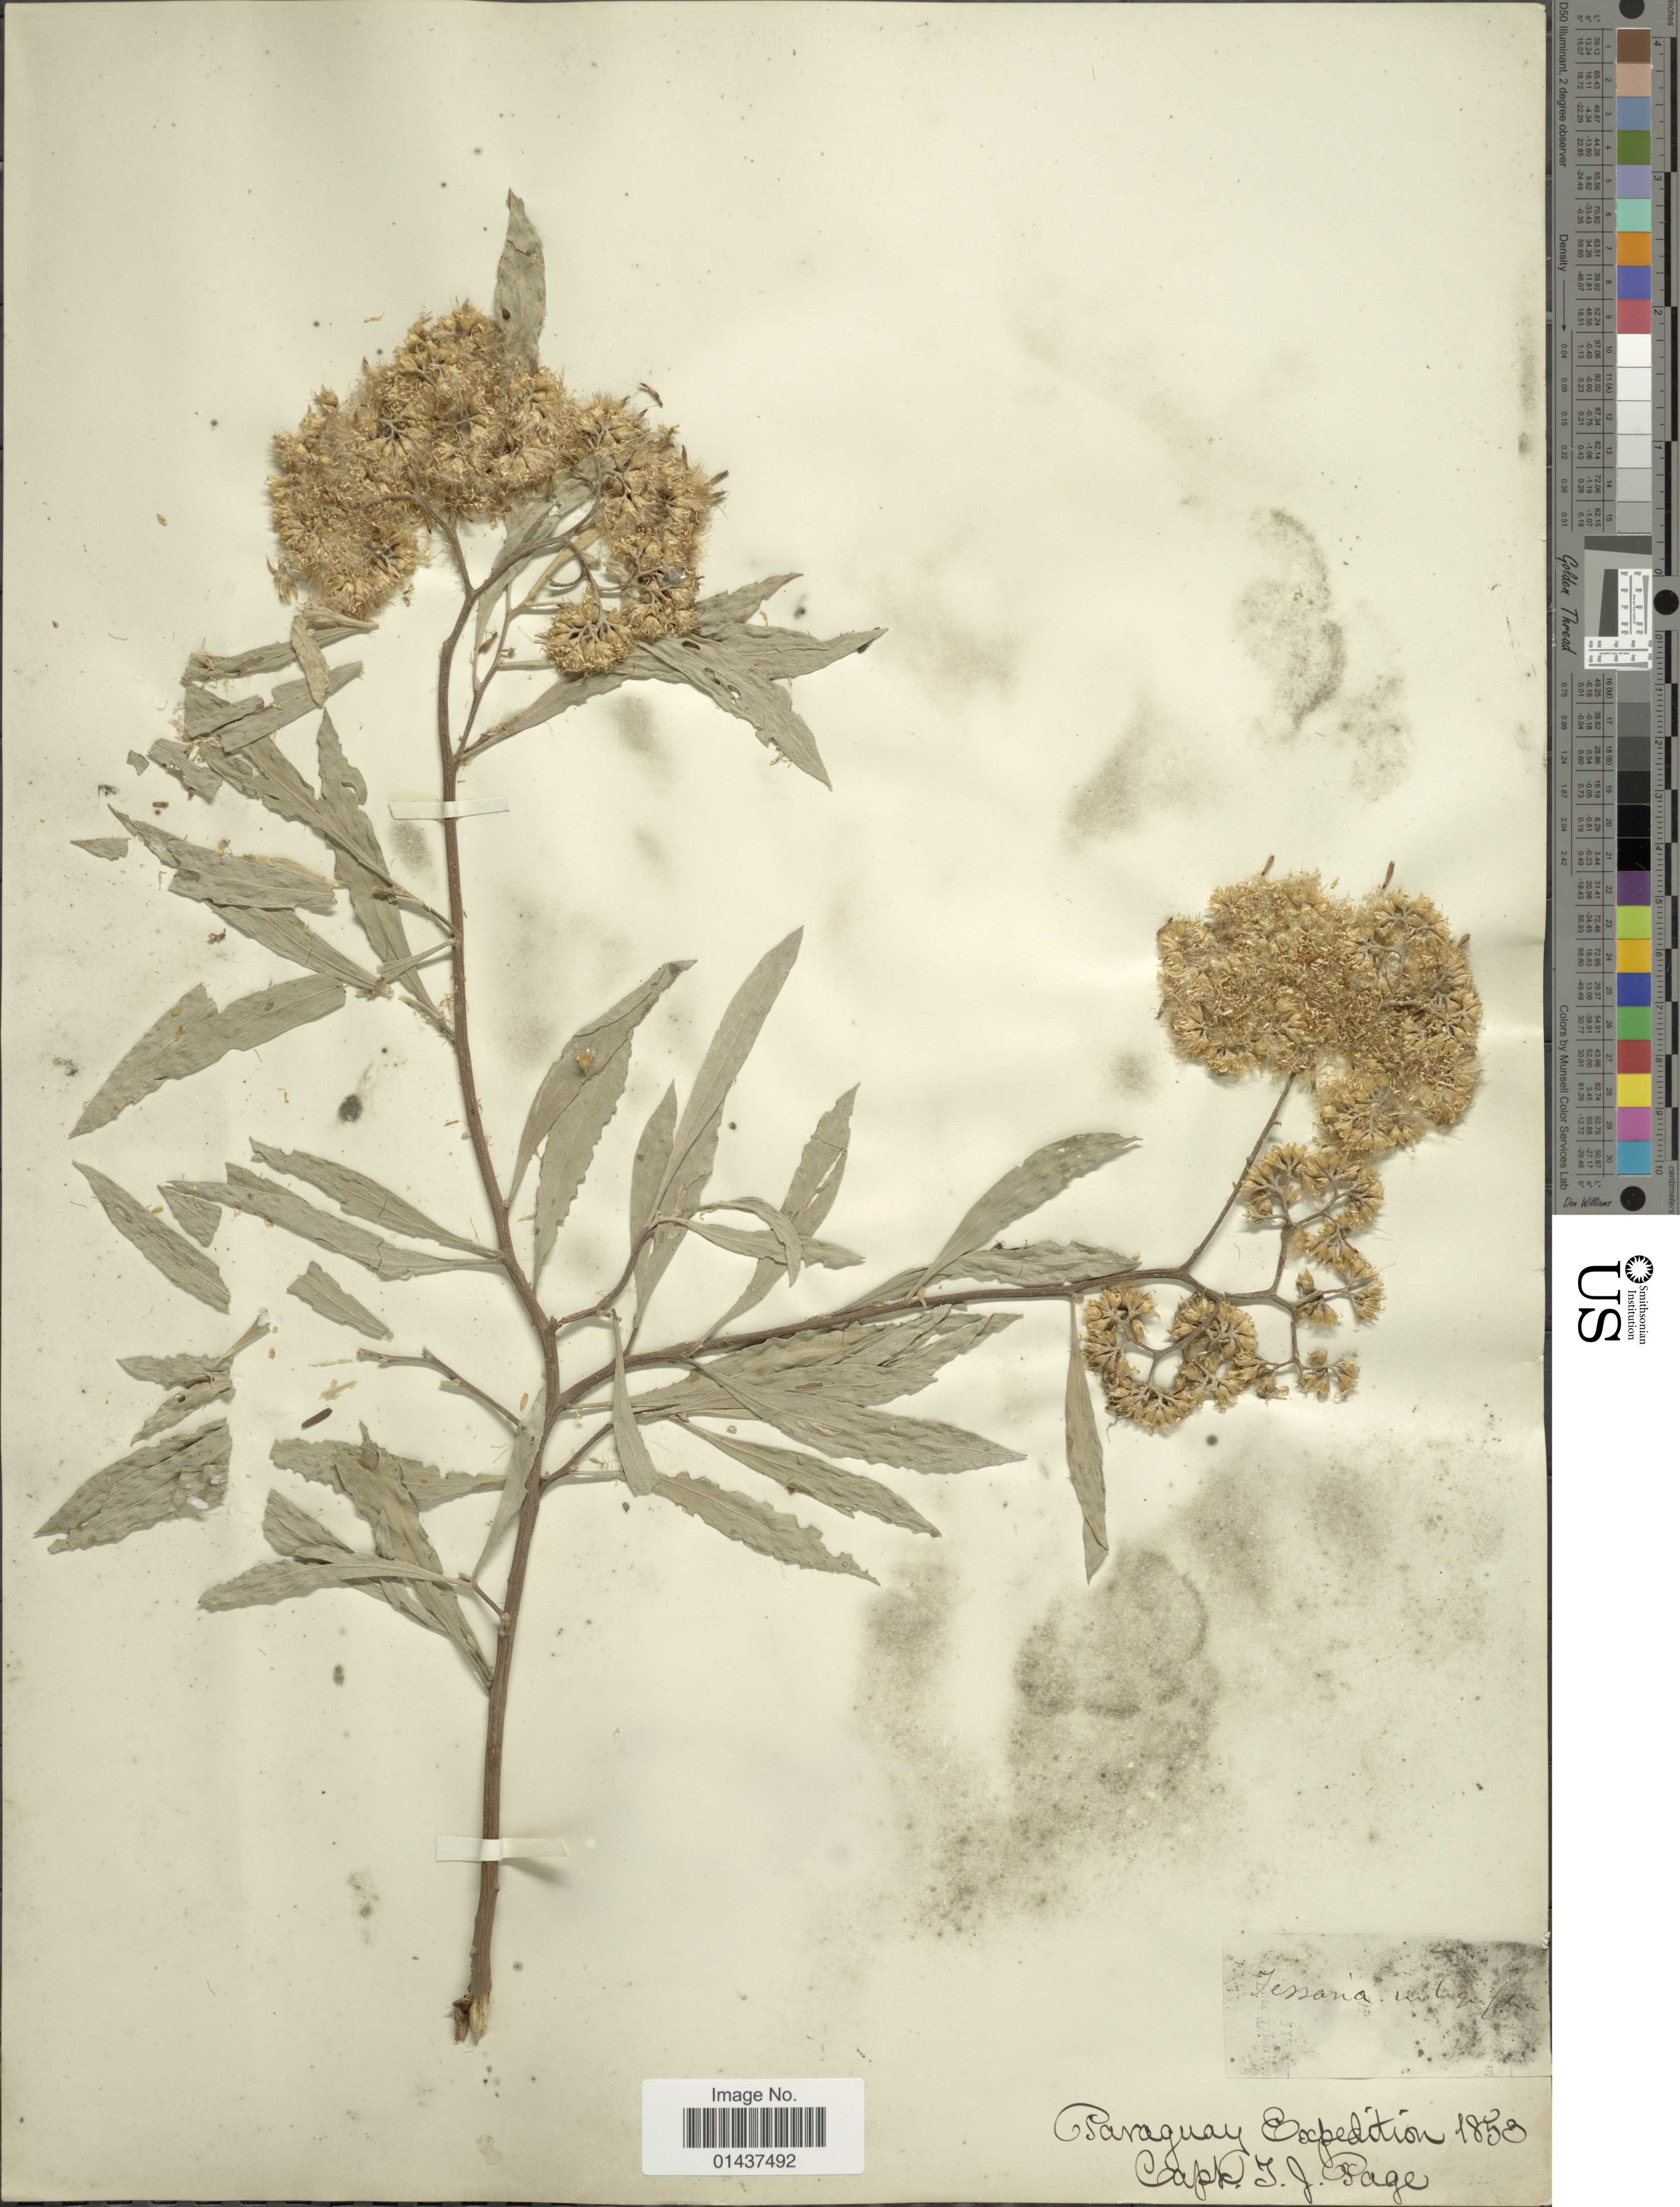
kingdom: Plantae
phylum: Tracheophyta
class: Magnoliopsida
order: Asterales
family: Asteraceae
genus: Tessaria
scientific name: Tessaria integrifolia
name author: Ruiz & Pav.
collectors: J. Page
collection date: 1853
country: Paraguay